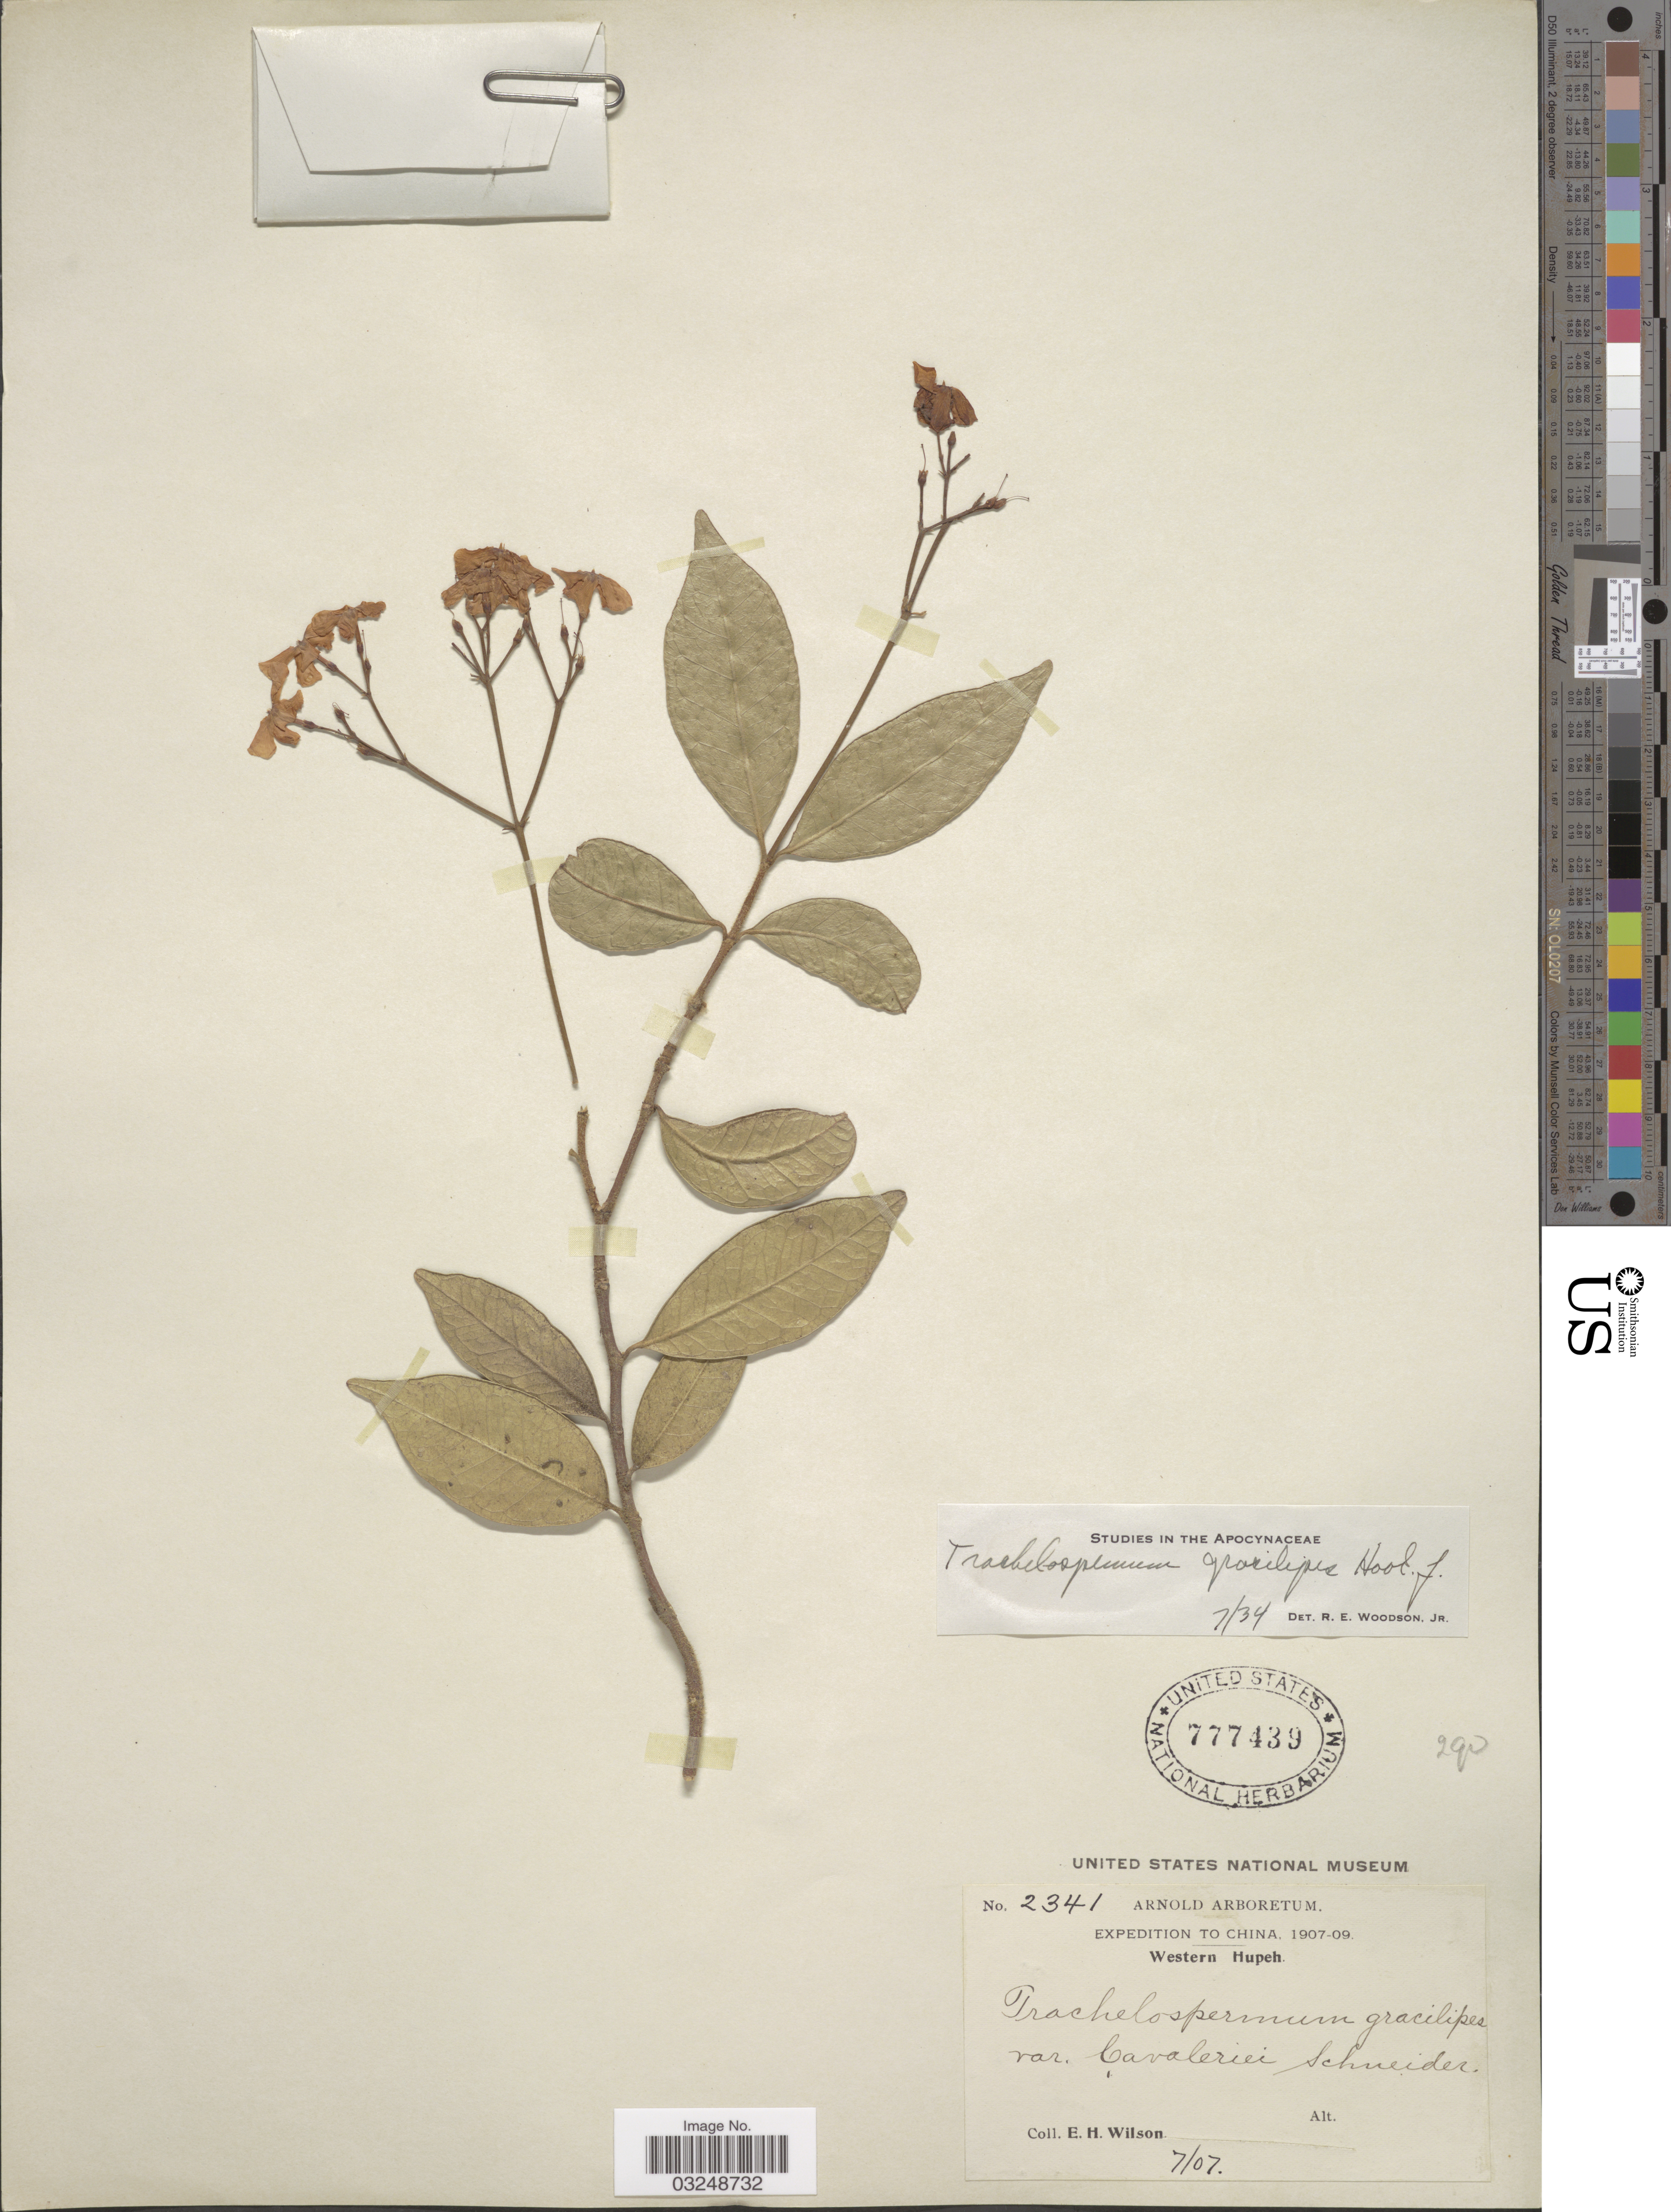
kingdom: Plantae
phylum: Tracheophyta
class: Magnoliopsida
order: Gentianales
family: Apocynaceae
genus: Trachelospermum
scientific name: Trachelospermum gracilipes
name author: Hook. f.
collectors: E. Wilson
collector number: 2341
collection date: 1907-07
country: China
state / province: Hubei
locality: Western Hupeh.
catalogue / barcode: US 777439